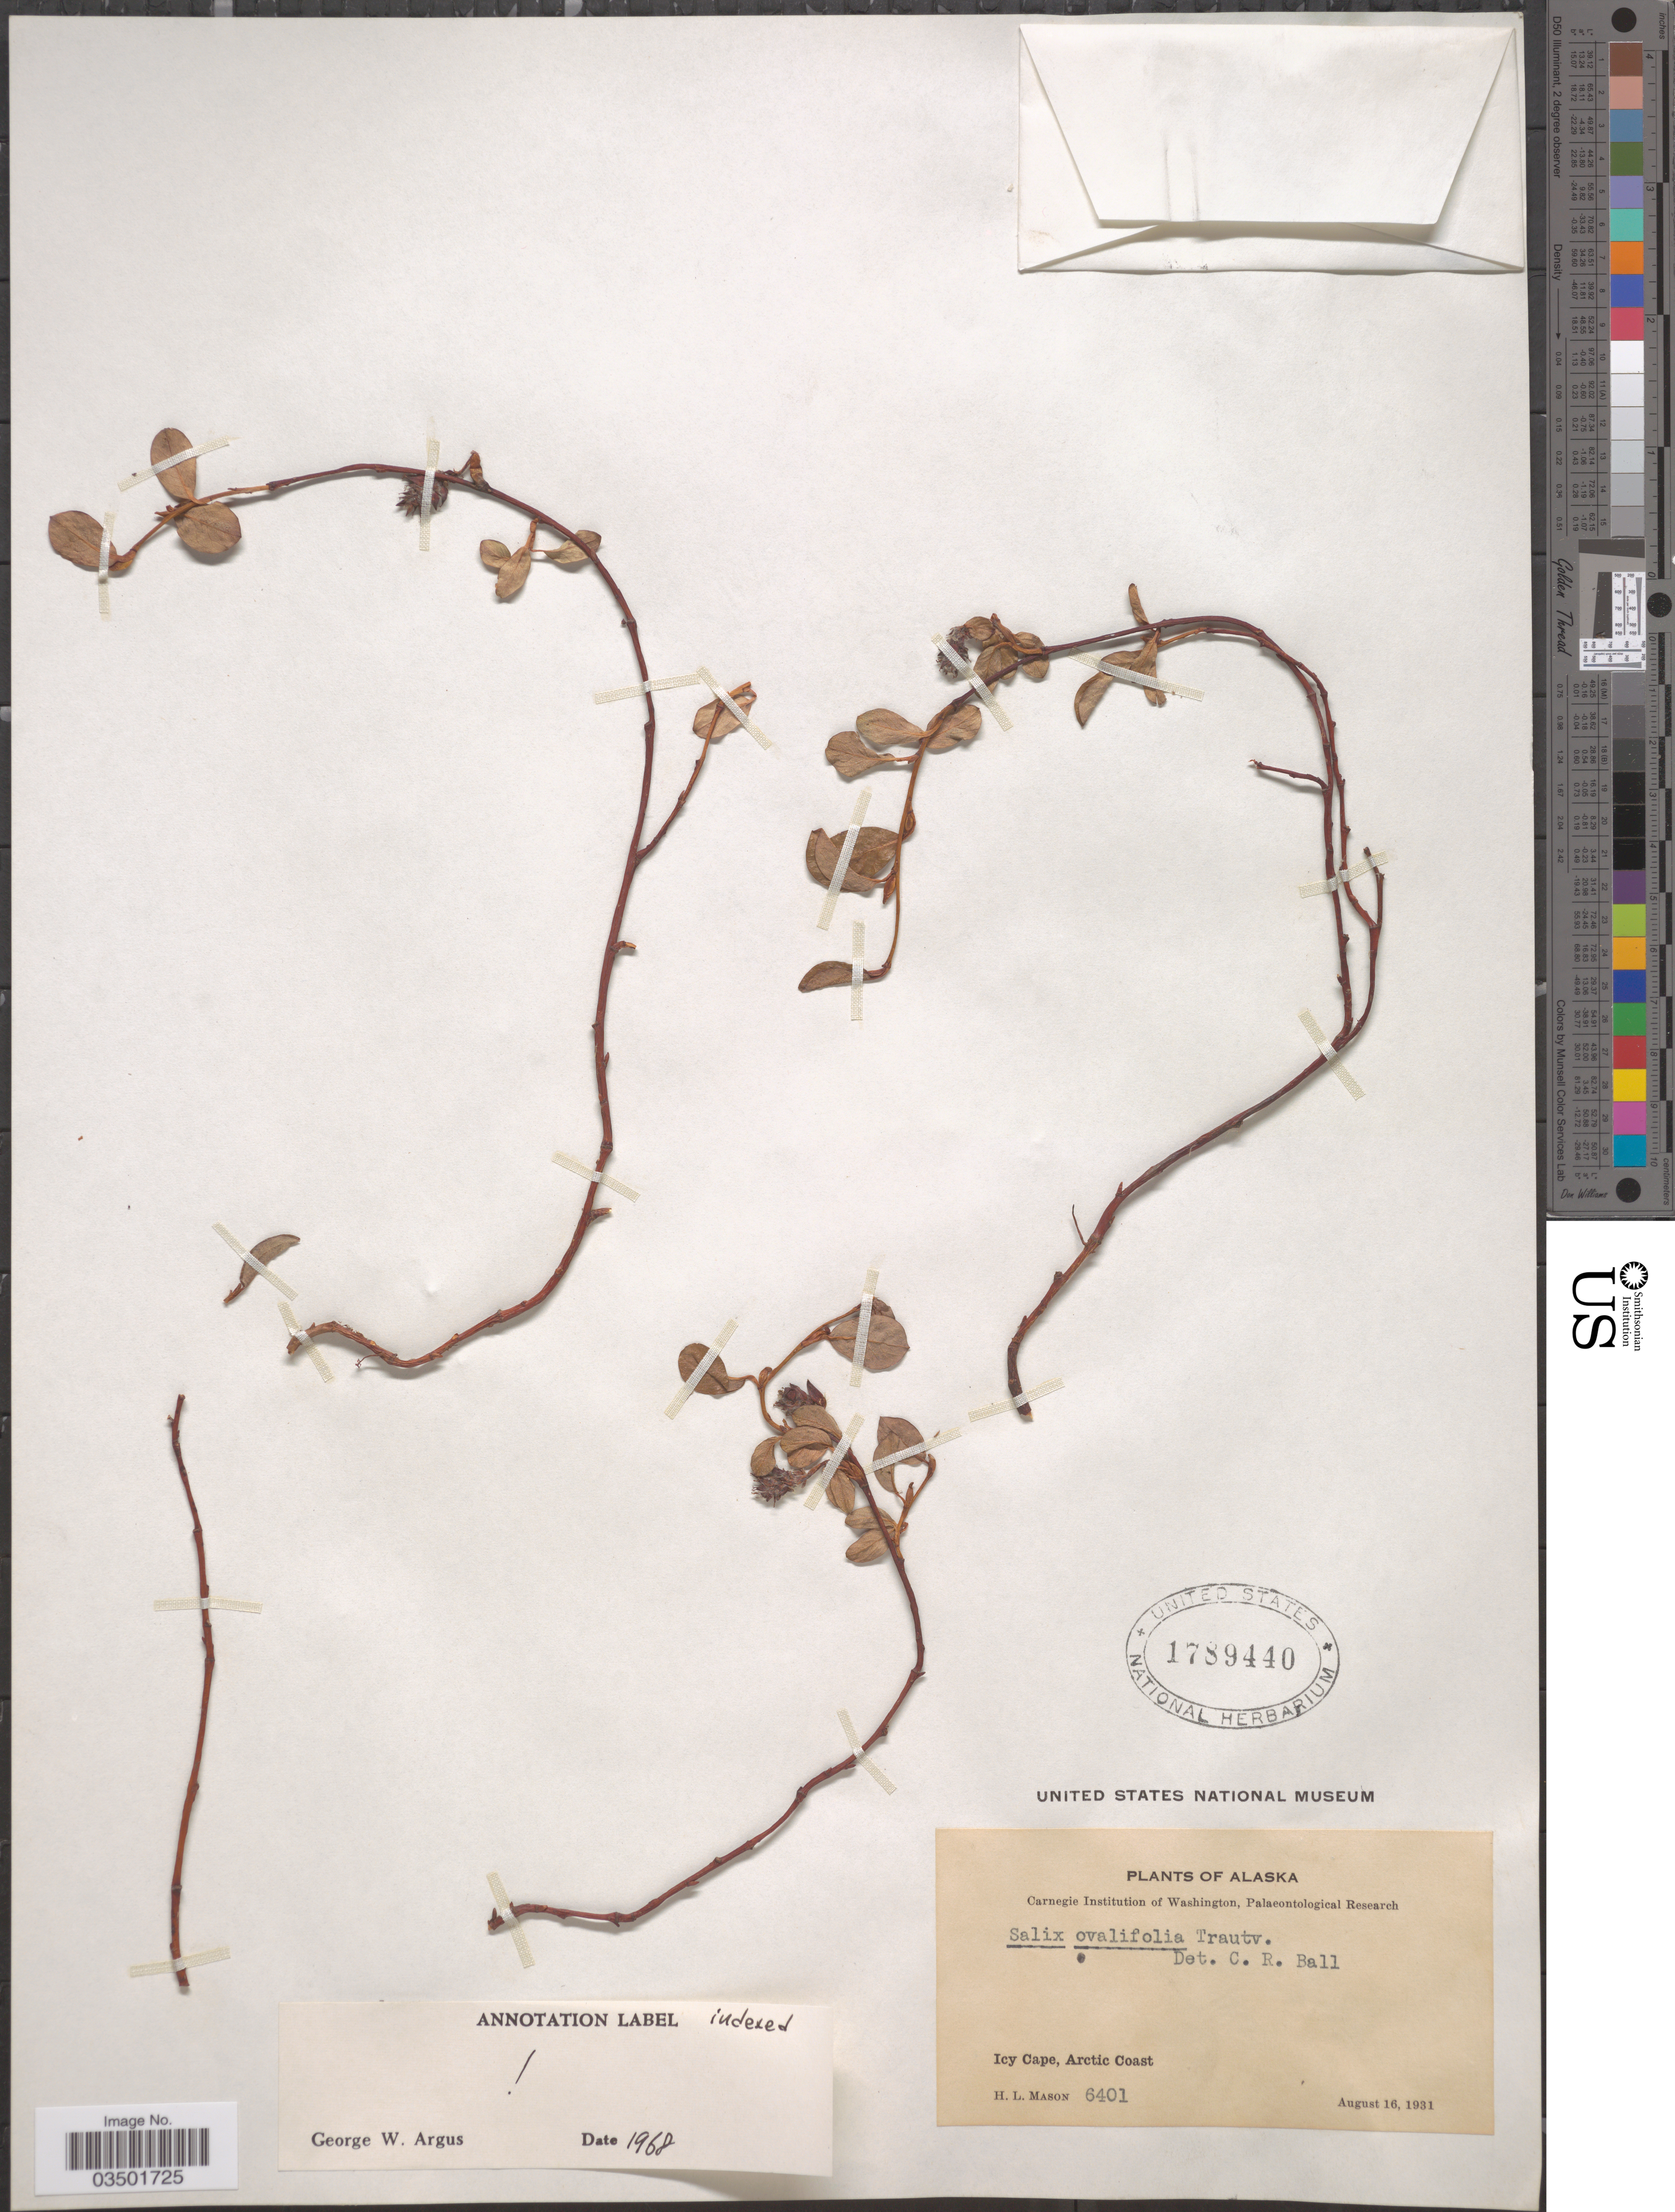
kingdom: Plantae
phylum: Tracheophyta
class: Magnoliopsida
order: Malpighiales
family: Salicaceae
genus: Salix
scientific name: Salix ovalifolia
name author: Trautv.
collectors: H. L. Mason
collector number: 6401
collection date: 1931-08-16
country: United States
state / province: Alaska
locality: Icy Cape, Arctic Coast.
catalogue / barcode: US 1789440